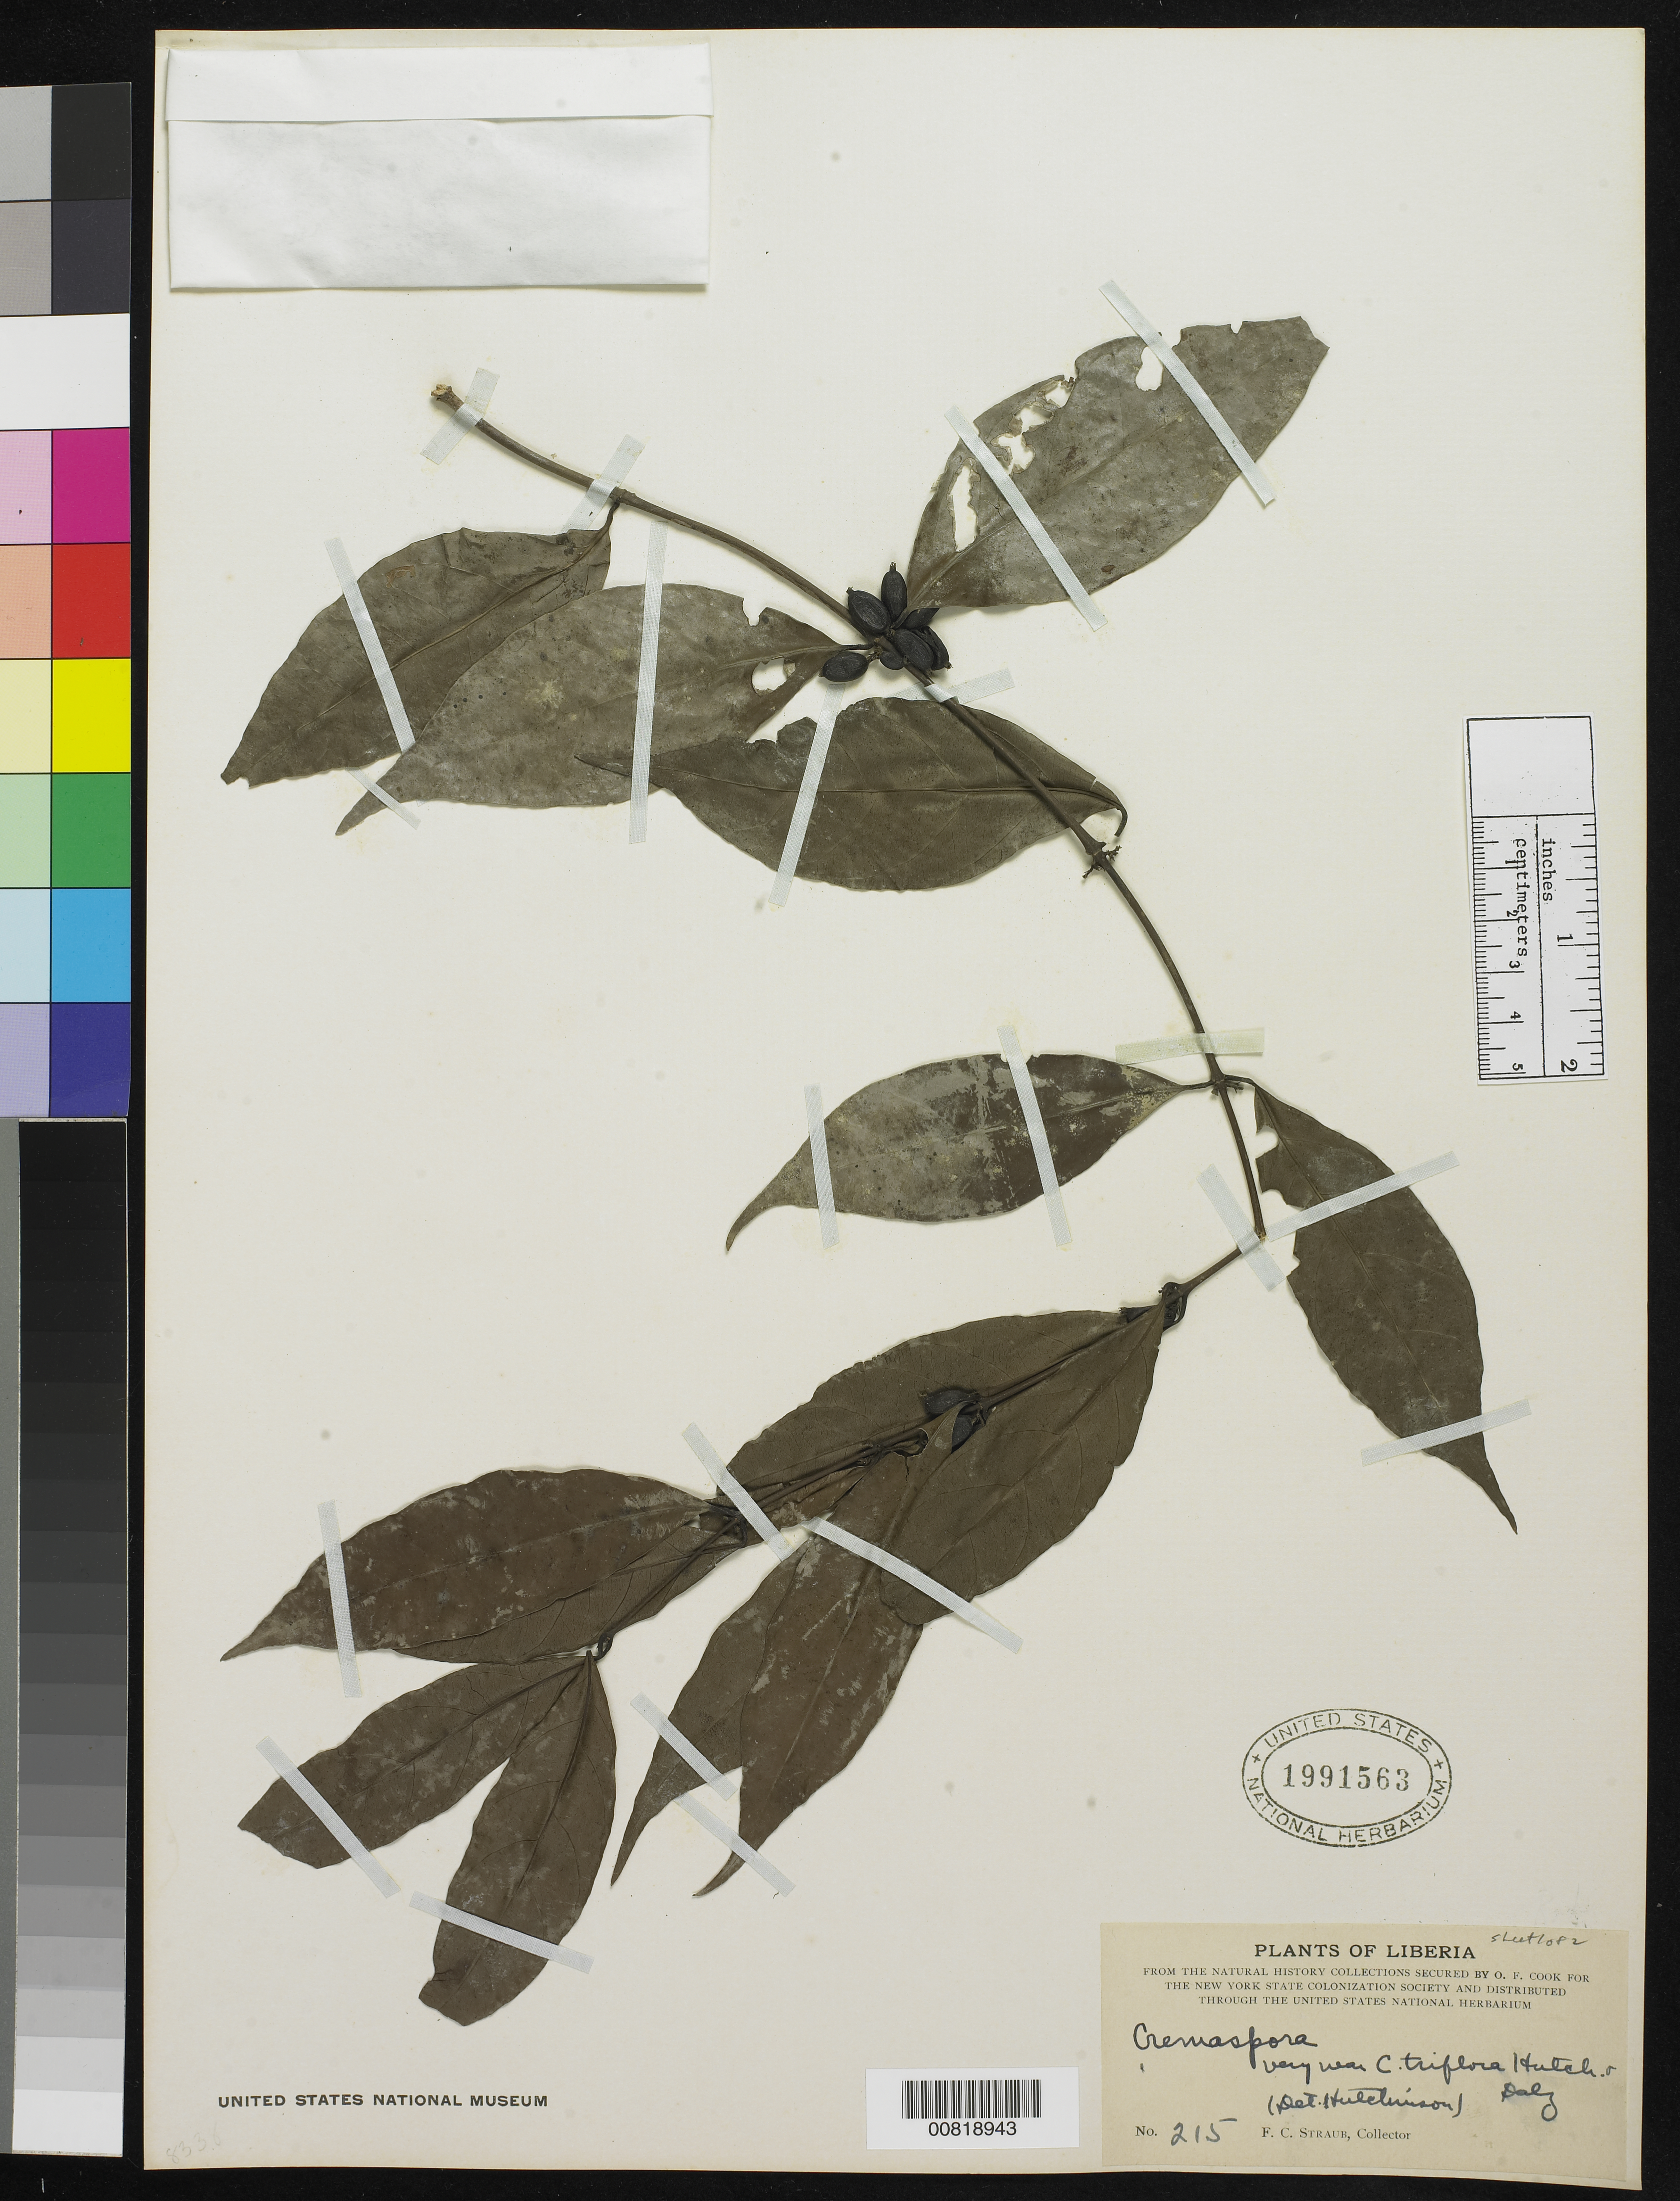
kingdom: Plantae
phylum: Tracheophyta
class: Magnoliopsida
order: Gentianales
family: Rubiaceae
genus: Cremaspora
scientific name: Cremaspora sp.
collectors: F. Straub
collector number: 215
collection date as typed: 18--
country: Liberia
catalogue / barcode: US 1991563